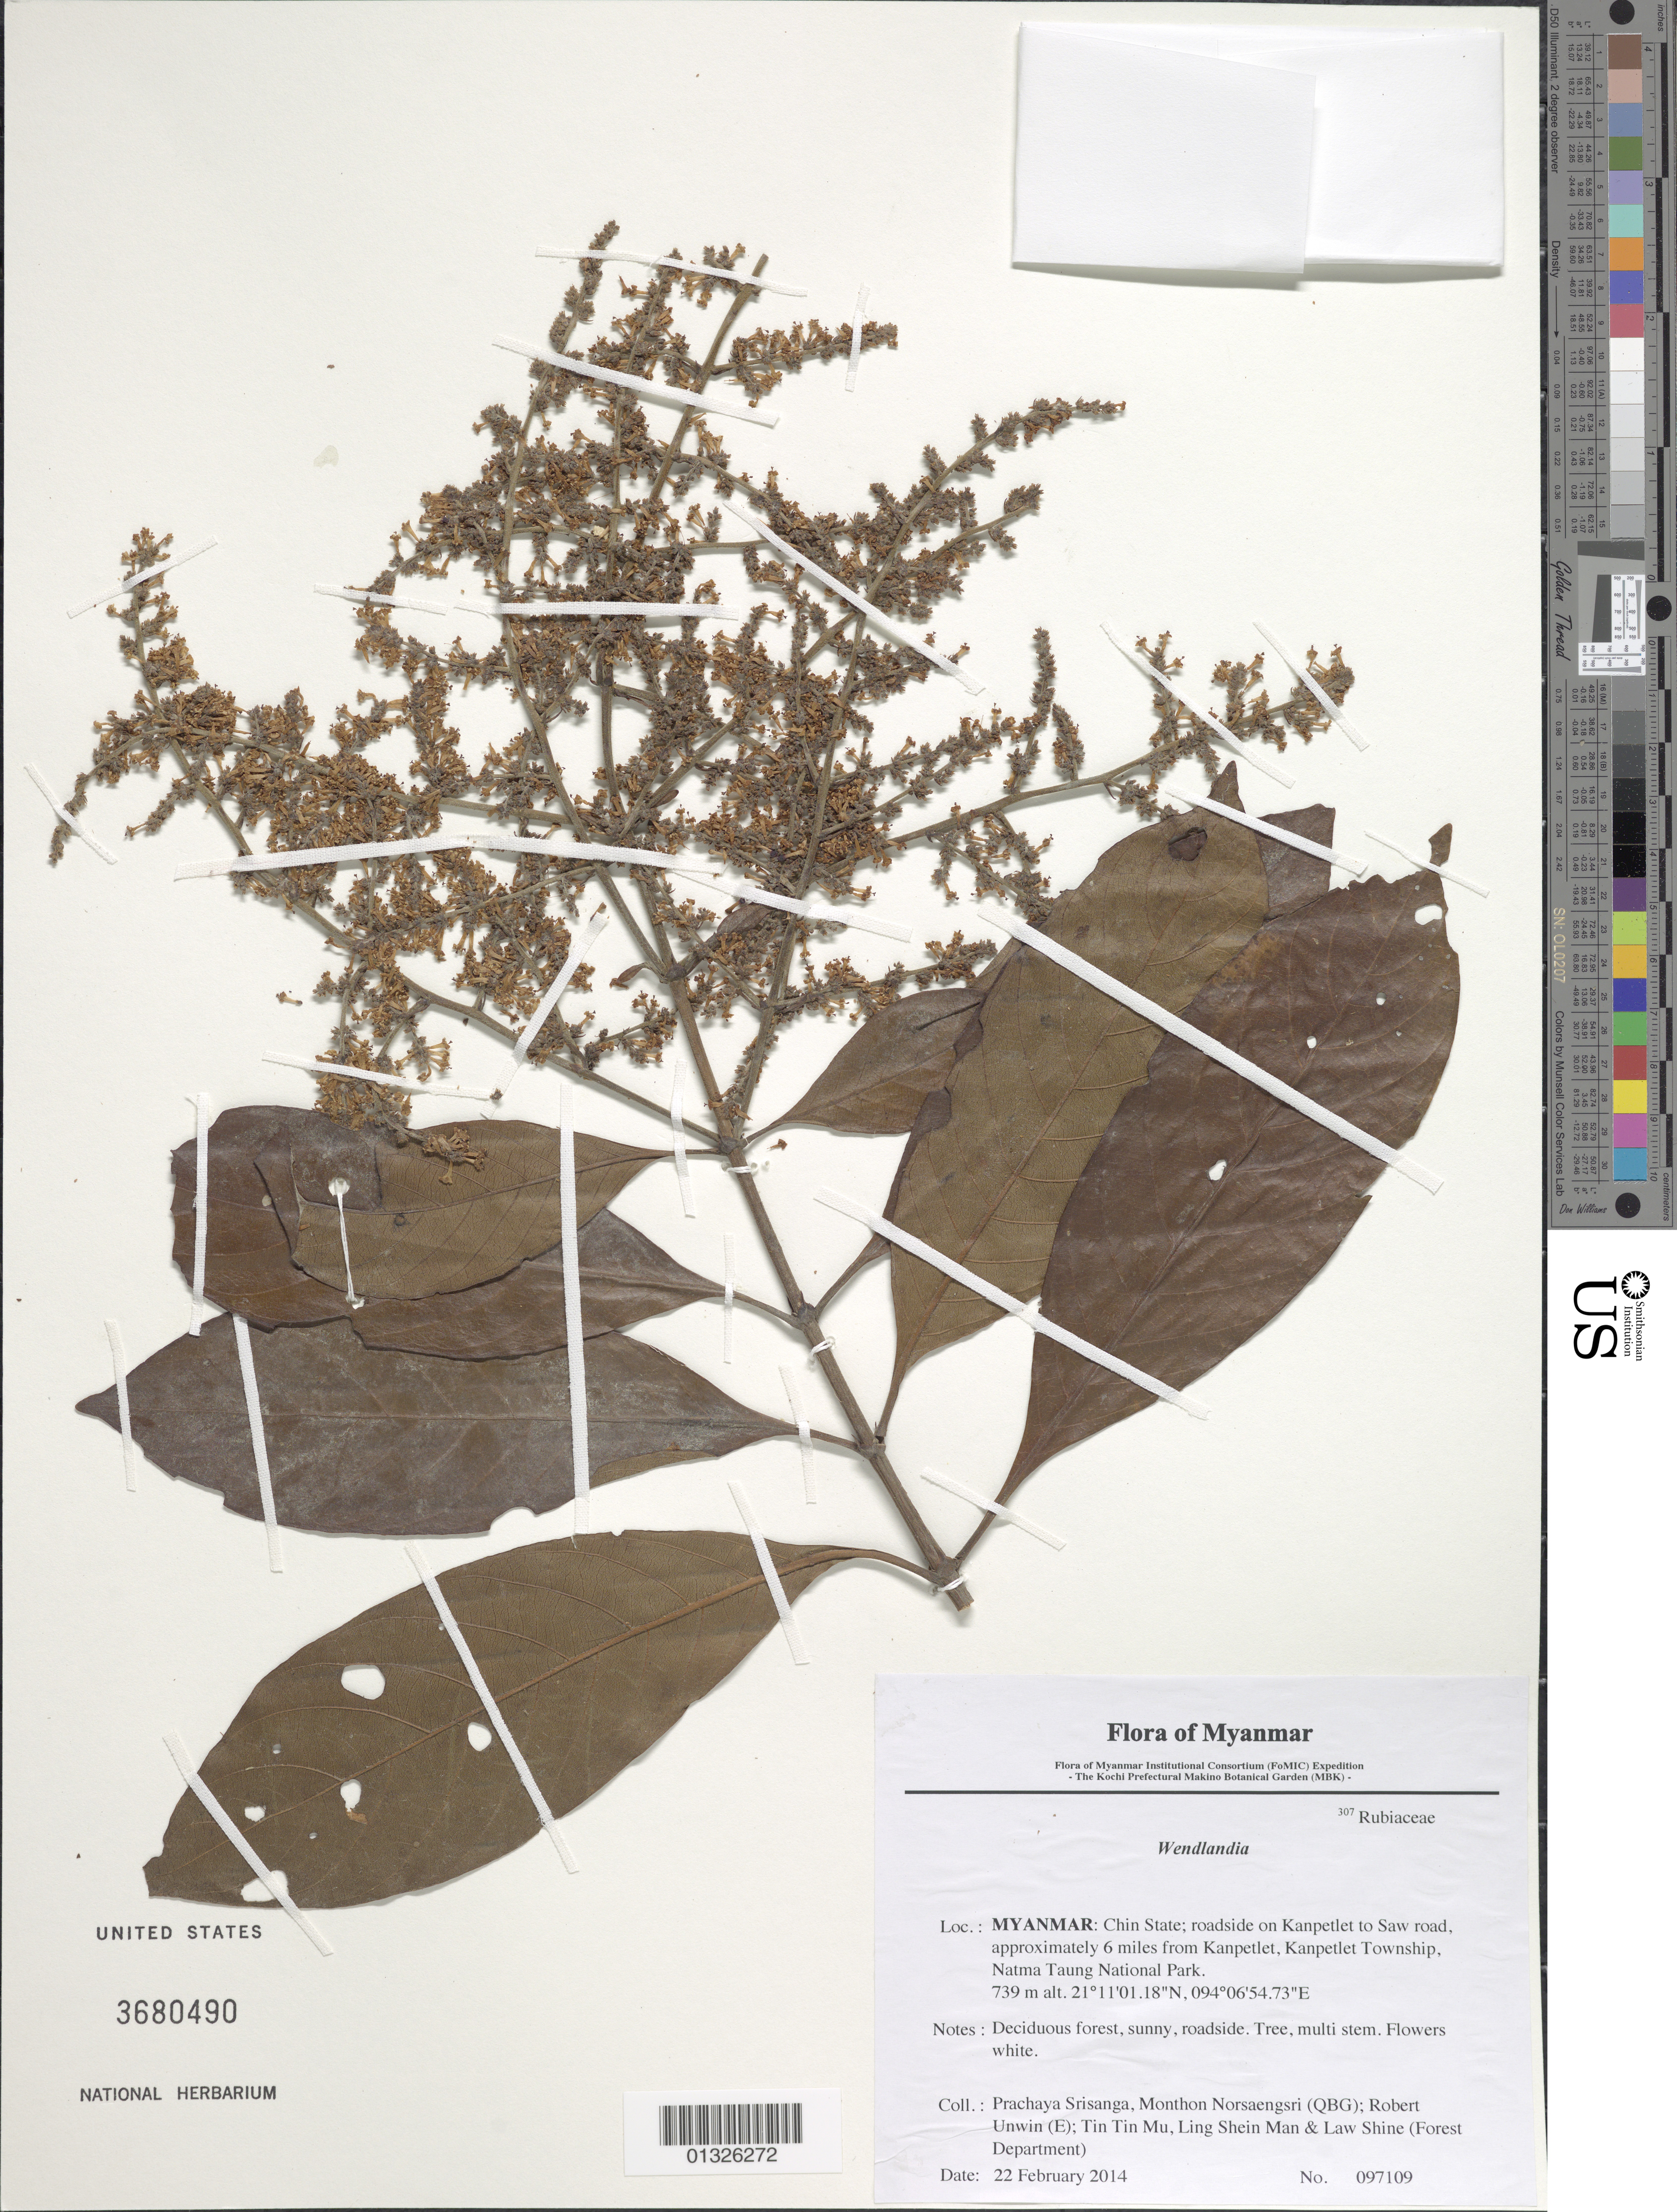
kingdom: Plantae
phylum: Tracheophyta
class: Magnoliopsida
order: Gentianales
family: Rubiaceae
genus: Wendlandia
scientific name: Wendlandia sp.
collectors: P. Srisanga, M. Norsaengsri, R. Unwin, Tin Tin Mu, Ling Shein Man & L. Shine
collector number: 97109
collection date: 2014-02-22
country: Myanmar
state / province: Chin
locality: Roadside on Kanpetlet to Saw road, approximately 6 miles from Kanpetlet, Kanpetlet Township, Natma Taung National Park.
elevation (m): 739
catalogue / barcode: US 3680490